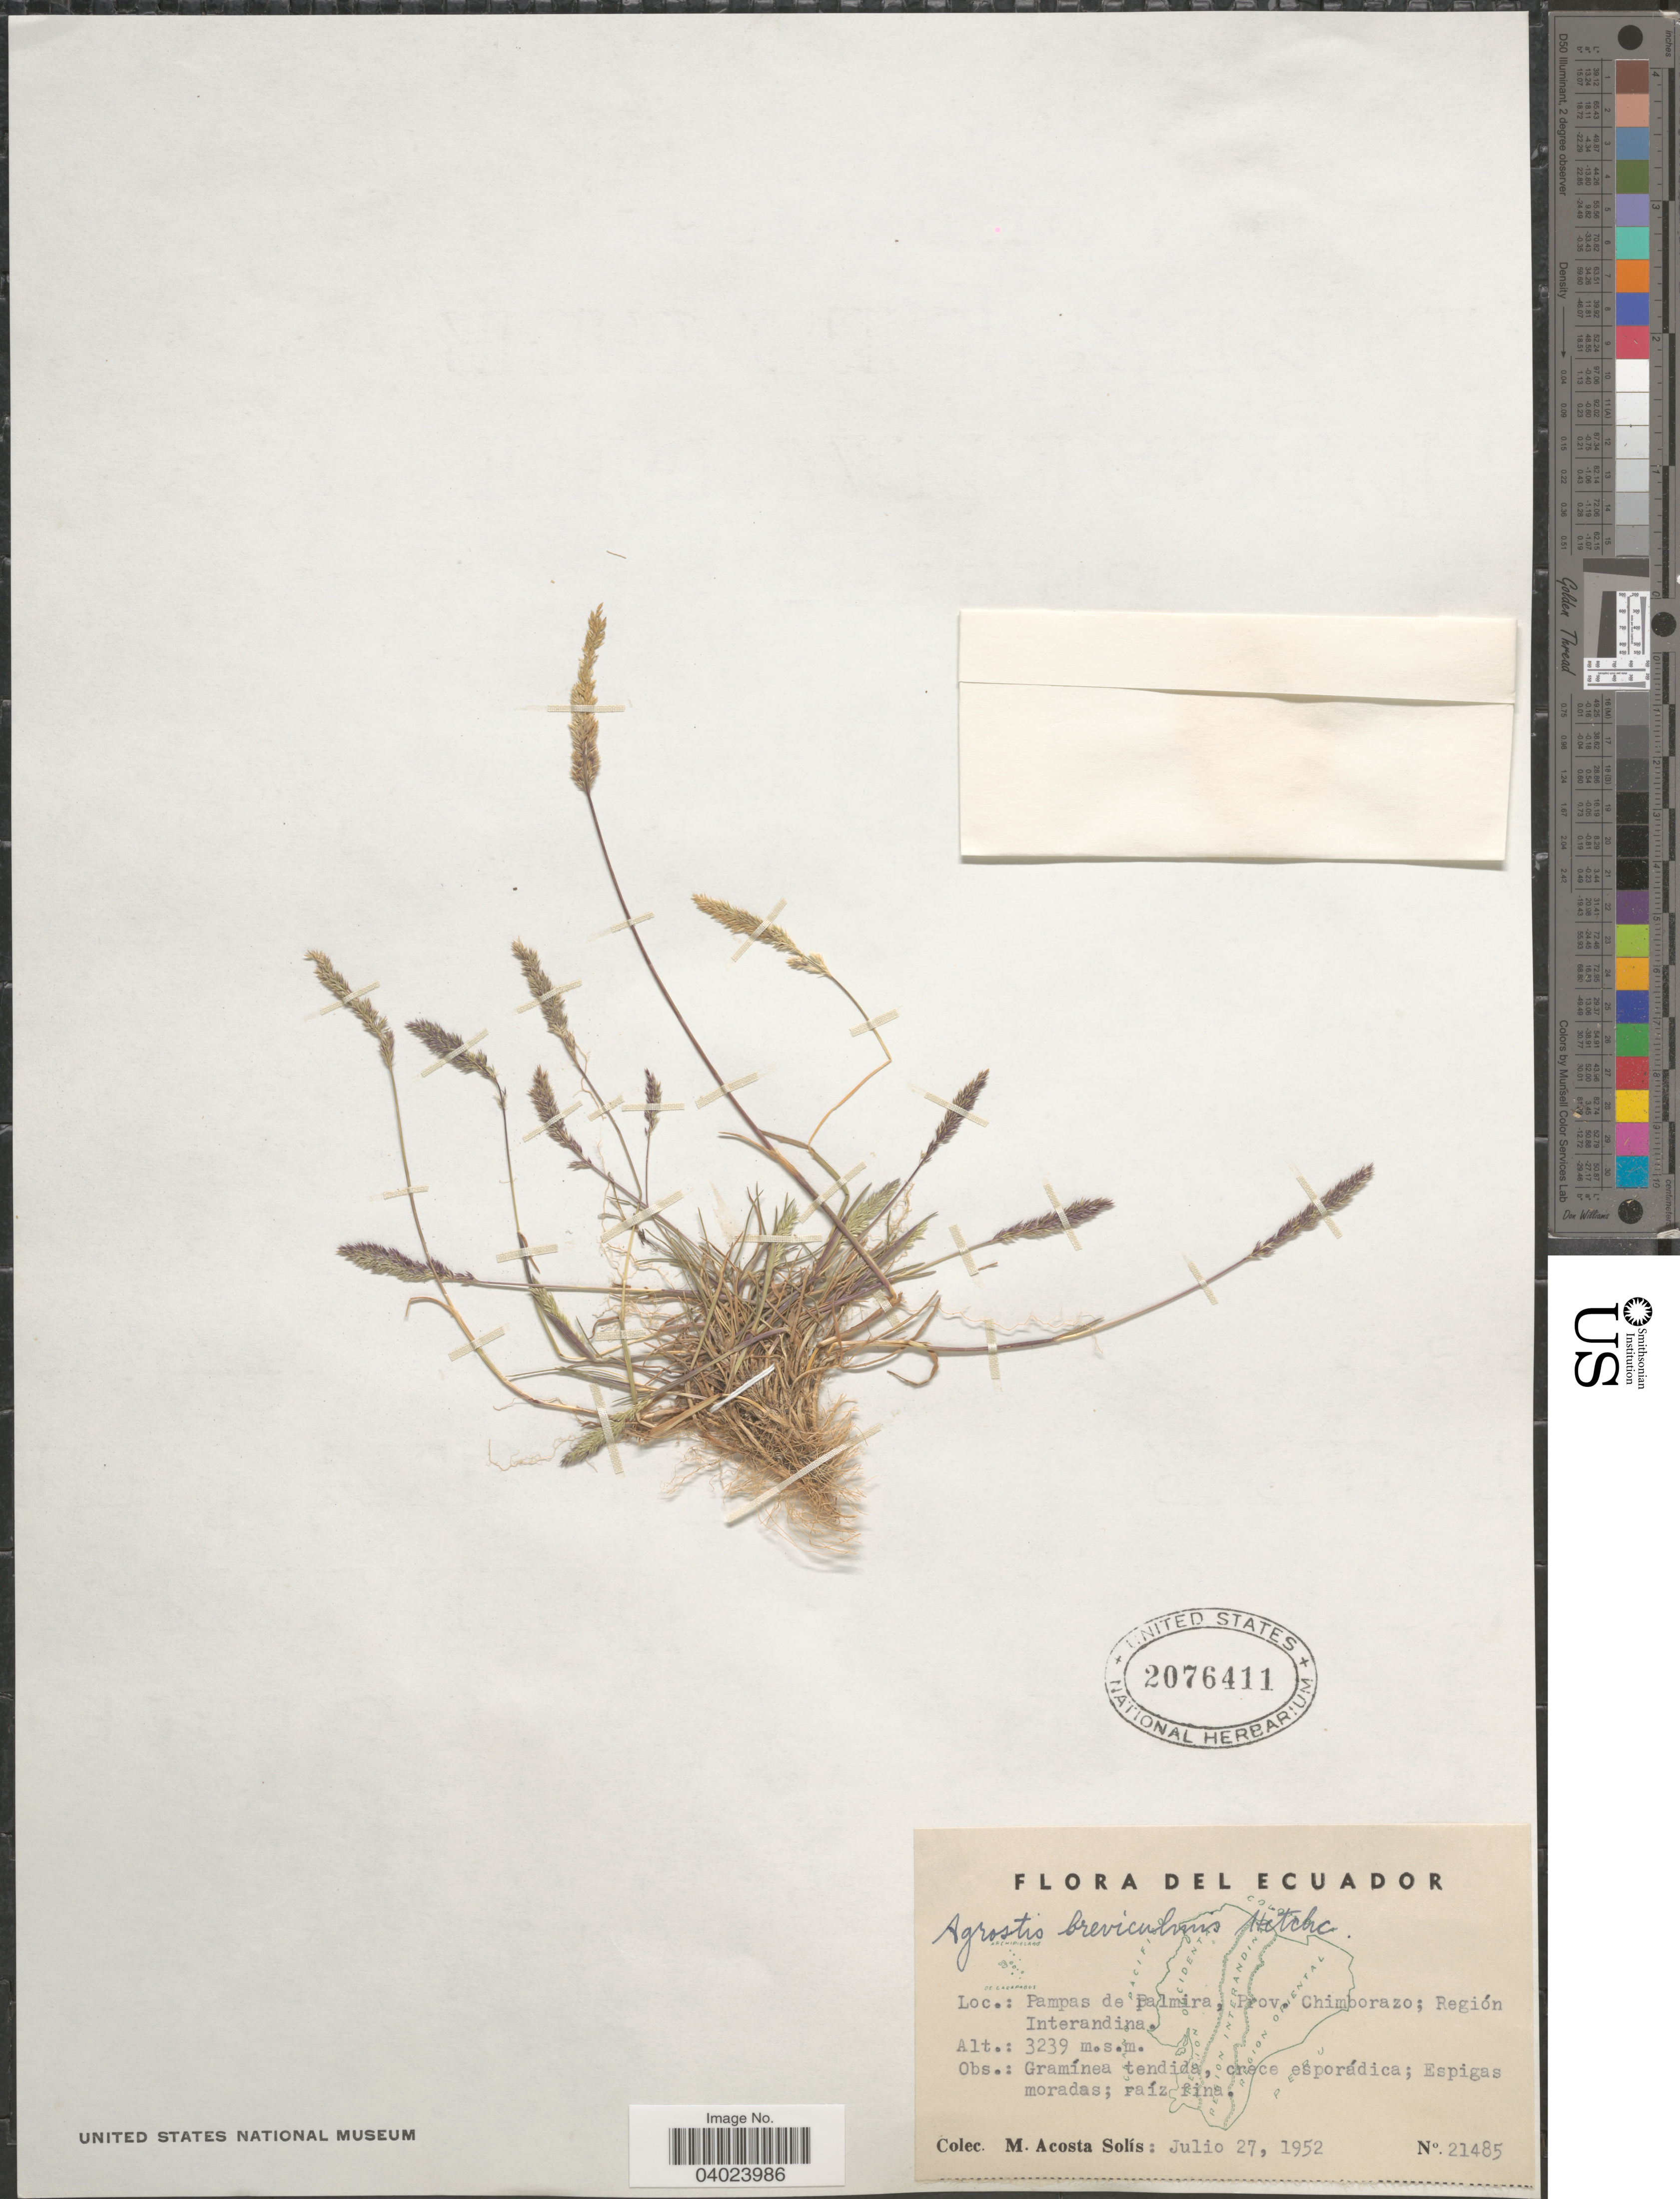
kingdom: Plantae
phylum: Tracheophyta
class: Liliopsida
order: Poales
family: Poaceae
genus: Agrostis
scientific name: Agrostis breviculmis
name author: Hitchc.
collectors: M. Acosta Solis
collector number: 21485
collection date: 1952-07-27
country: Ecuador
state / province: Chimborazo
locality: Pampas de Palmira; Región Interandina.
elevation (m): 3239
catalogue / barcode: US 2076411